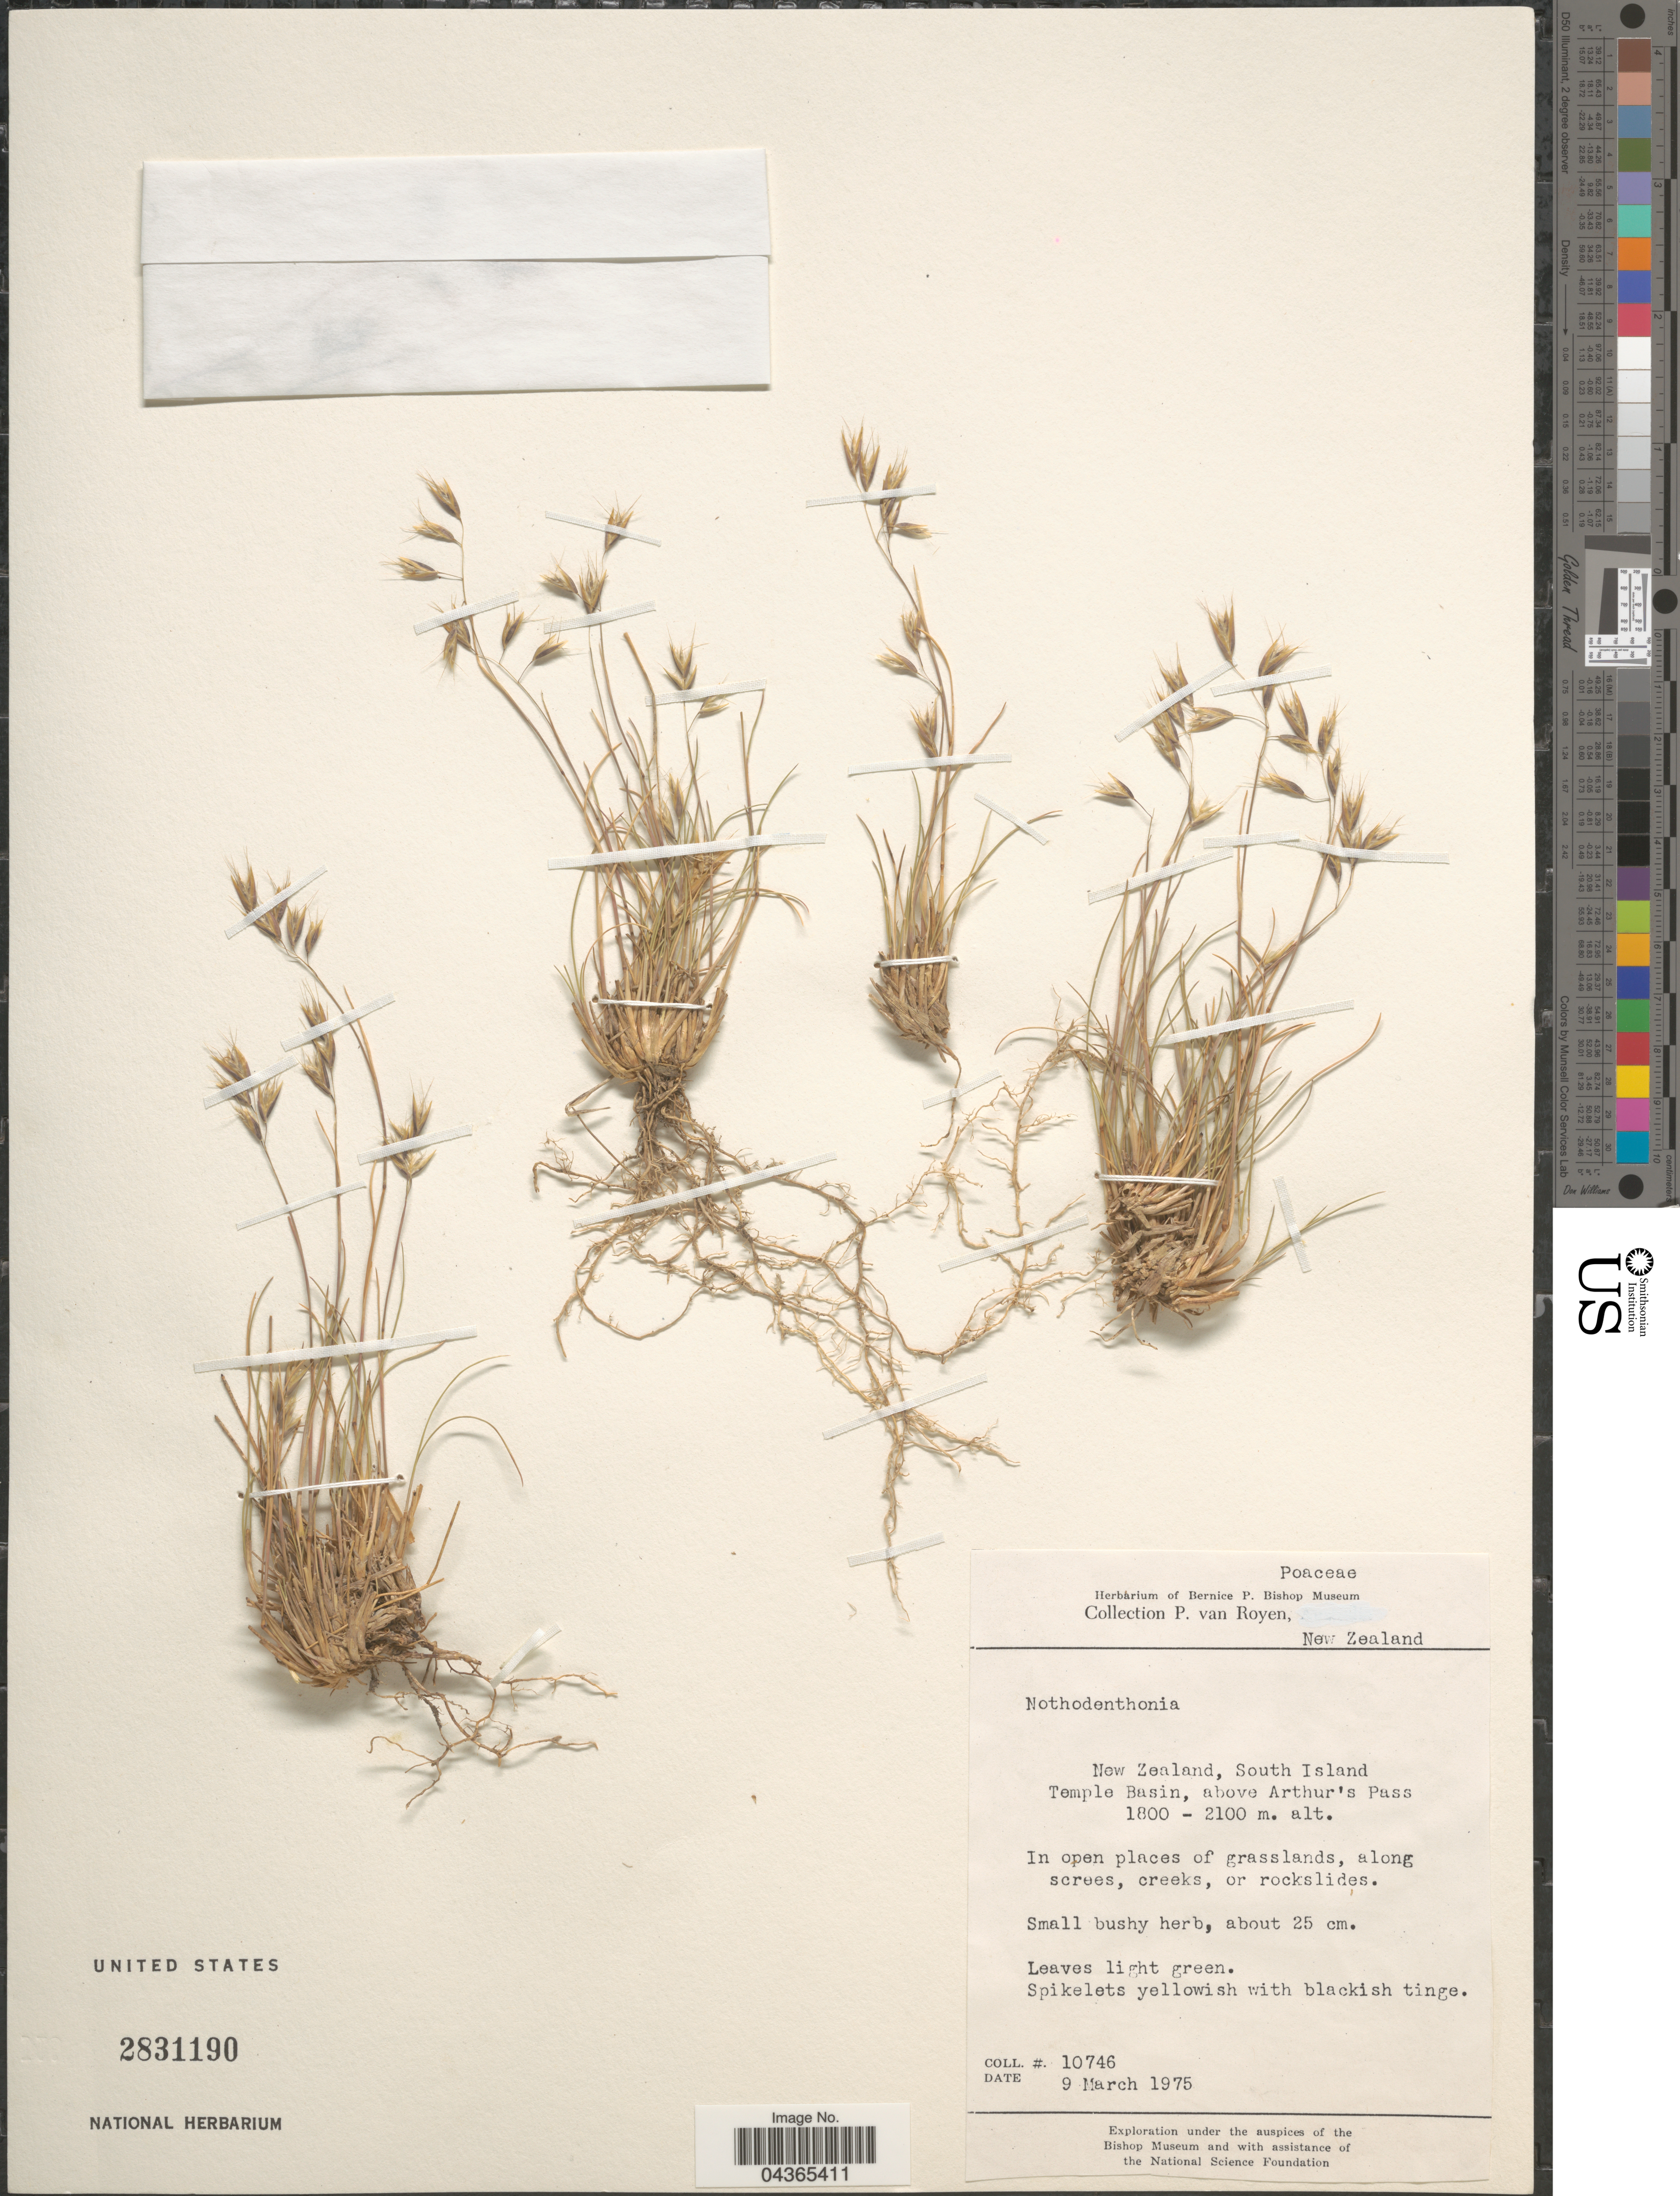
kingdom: Plantae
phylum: Tracheophyta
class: Liliopsida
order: Poales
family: Poaceae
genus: Rytidosperma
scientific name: Rytidosperma sp.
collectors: P. van Royen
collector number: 10746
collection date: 1975-03-09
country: New Zealand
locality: South Island. Temple Basin, above Arthur's Pass. In open places of grasslands, along screes, creeks, or rockslides.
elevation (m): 1800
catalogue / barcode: US 2831190